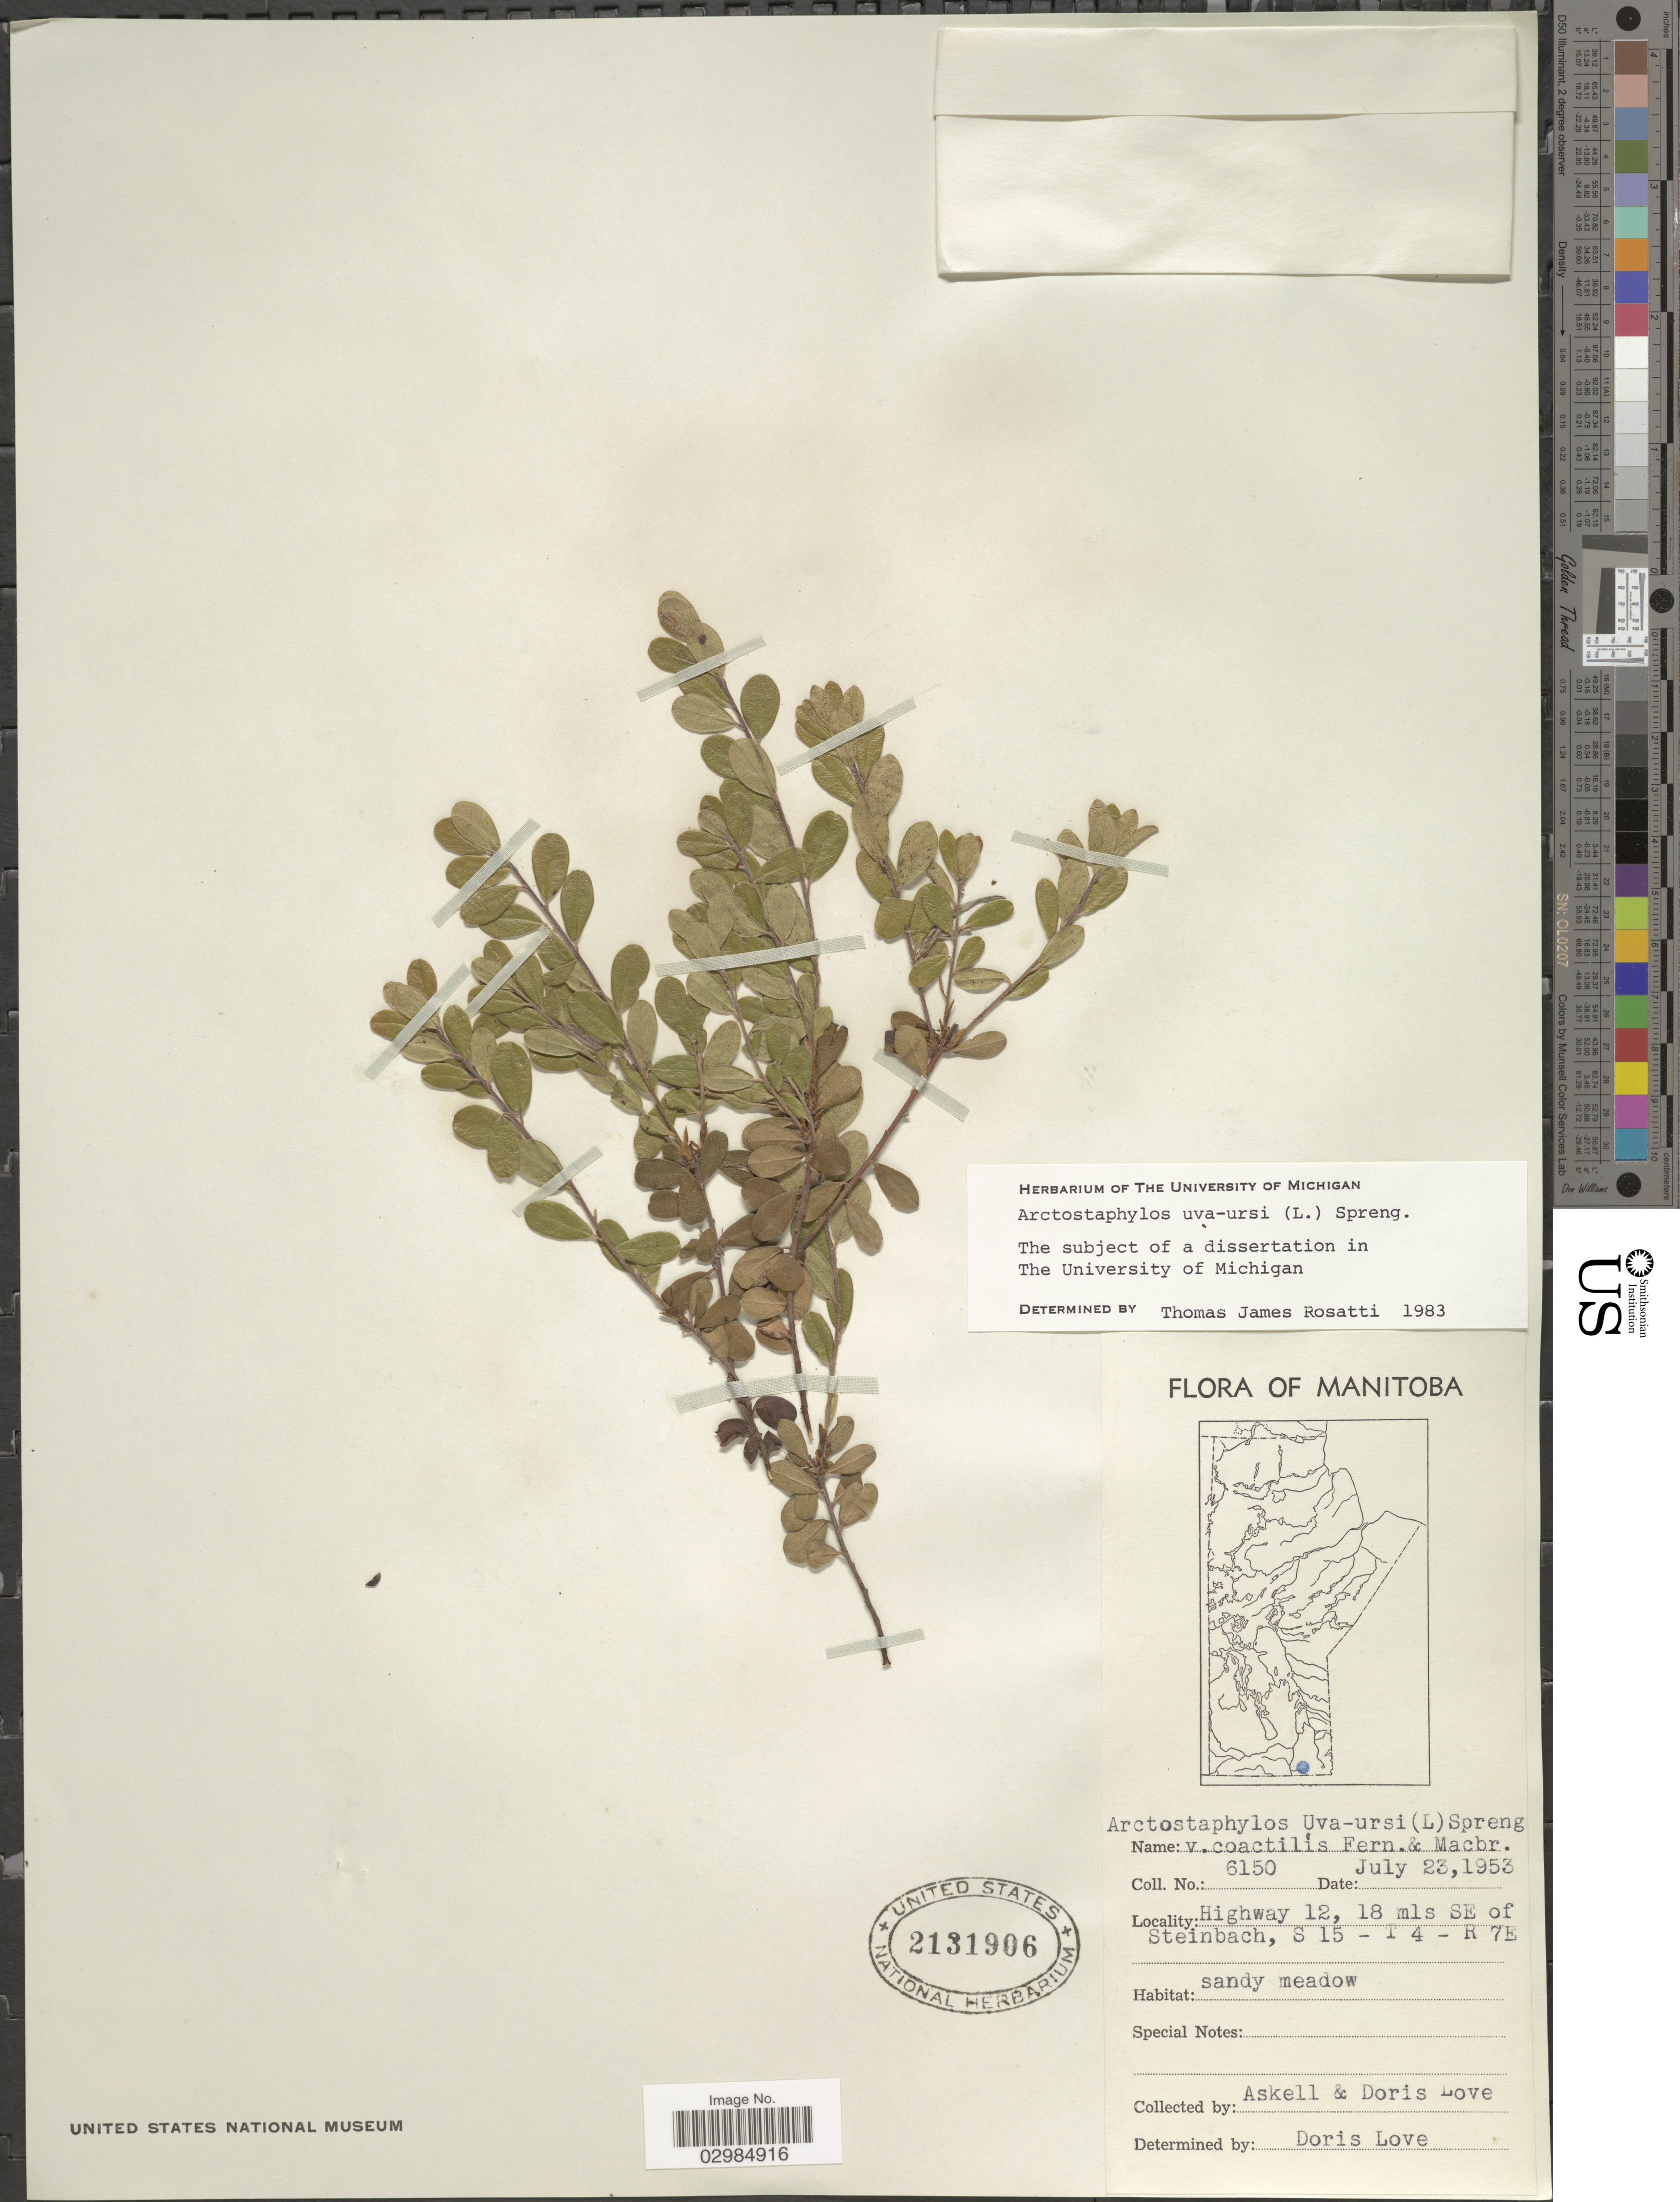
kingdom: Plantae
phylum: Tracheophyta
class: Magnoliopsida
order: Ericales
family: Ericaceae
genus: Arctostaphylos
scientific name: Arctostaphylos uva-ursi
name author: (L.) Spreng.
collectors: Á. Löve & D. Löve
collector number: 6150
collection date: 1953-07-23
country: Canada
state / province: Manitoba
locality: Highway 12, 18 mls SE of Steinbach. S 15- T4- R 7E.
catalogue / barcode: US 2131906